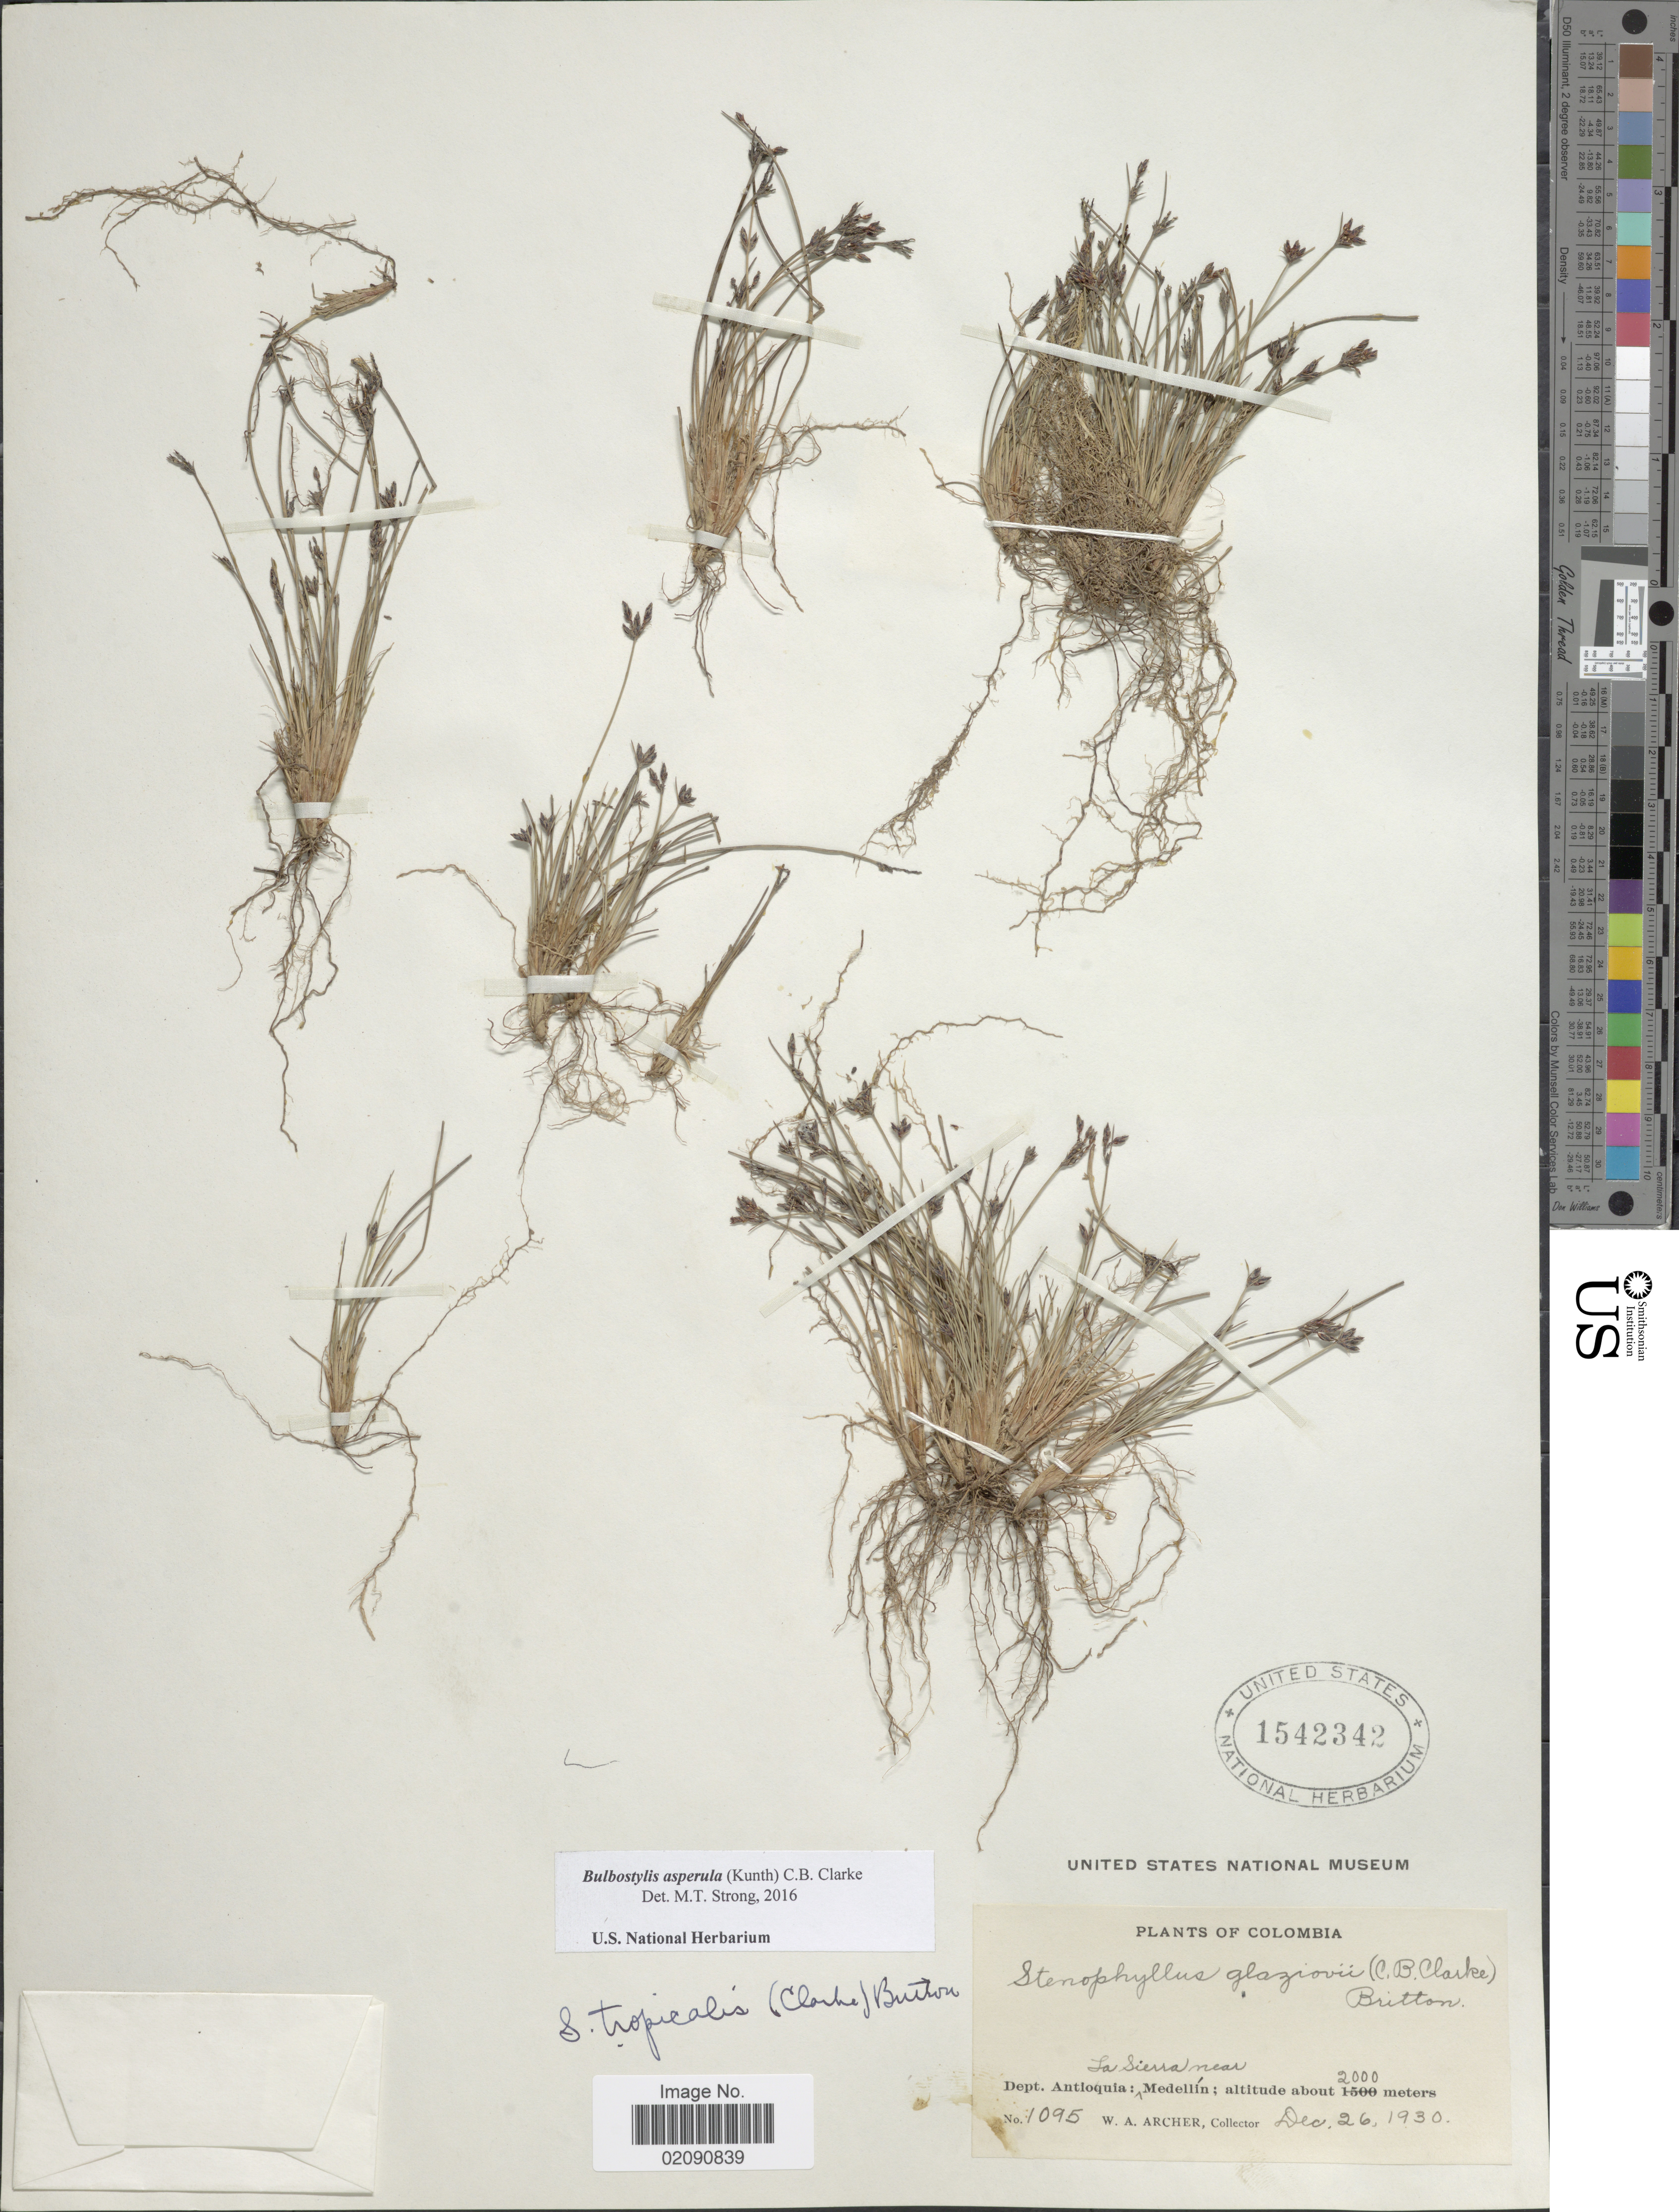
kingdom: Plantae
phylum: Tracheophyta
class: Liliopsida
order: Poales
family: Cyperaceae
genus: Bulbostylis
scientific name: Bulbostylis asperula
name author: (Kunth) C.B. Clarke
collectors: W. A. Archer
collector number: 1095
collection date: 1930-12-26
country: Colombia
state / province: Antioquia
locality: La Sierra near Medellin.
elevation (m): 2000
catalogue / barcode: US 1542342